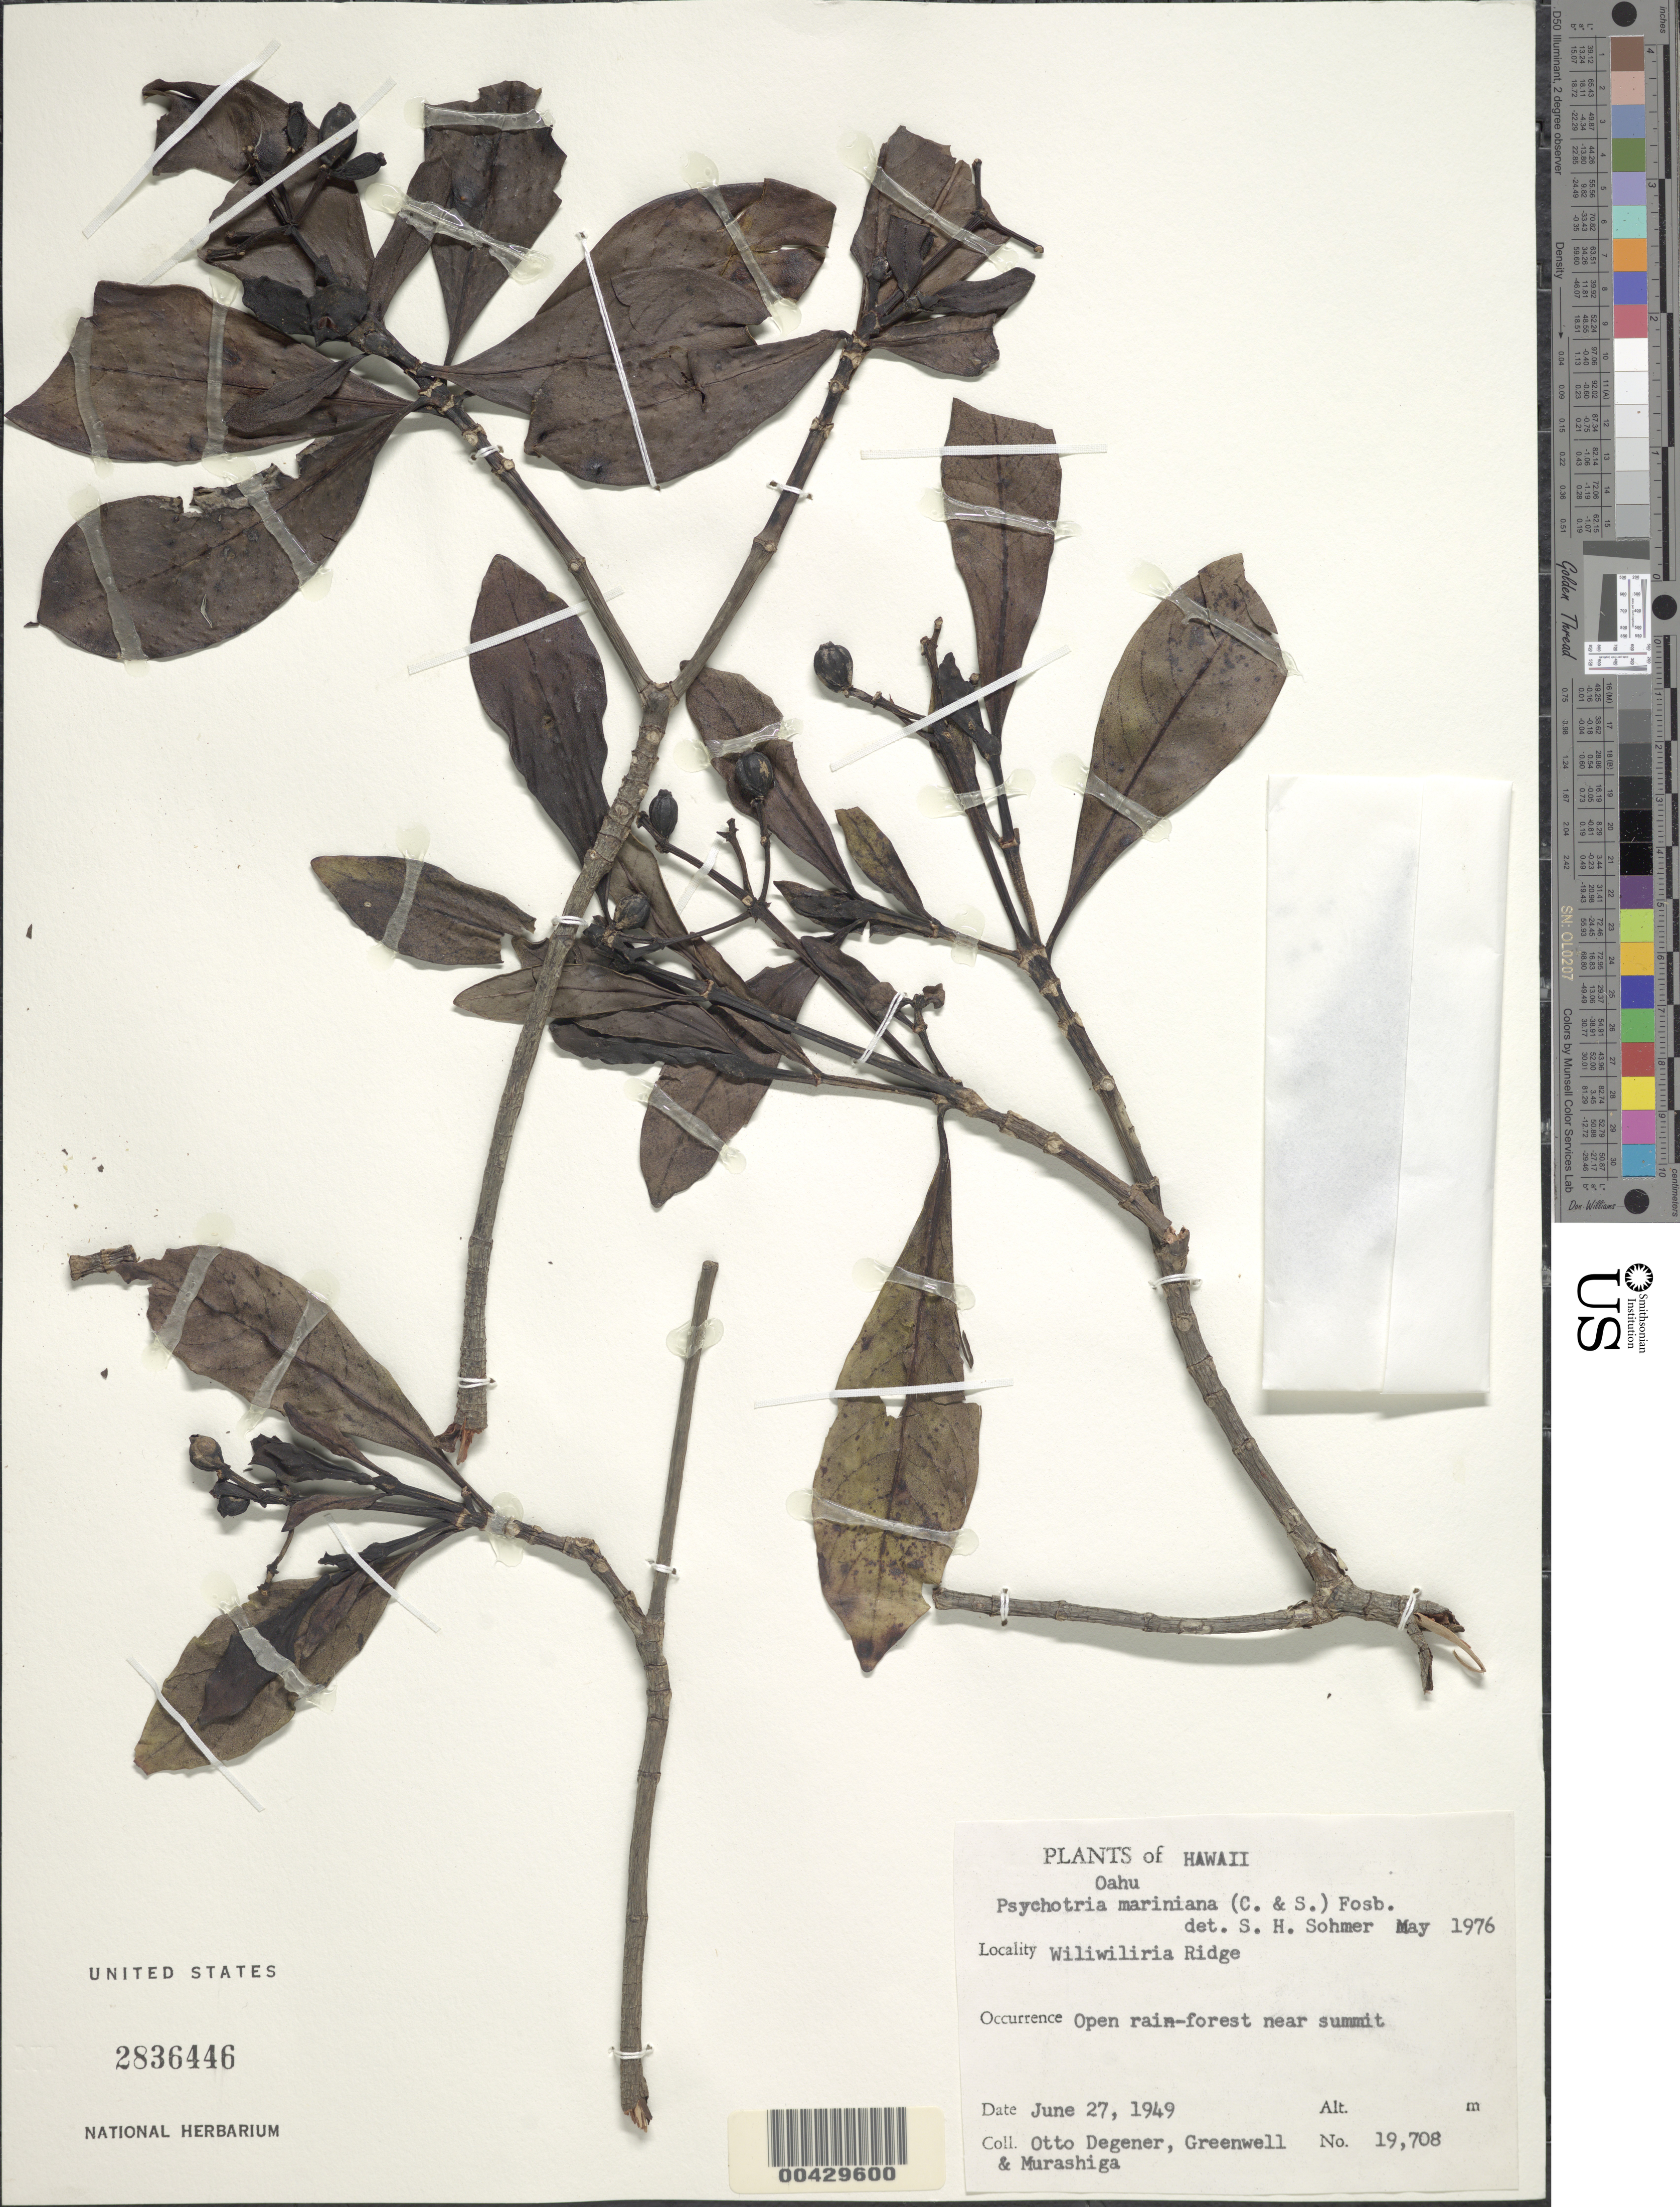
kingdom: Plantae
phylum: Tracheophyta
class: Magnoliopsida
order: Gentianales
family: Rubiaceae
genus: Psychotria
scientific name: Psychotria mariniana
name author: (Cham. & Schltdl.) Fosberg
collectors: O. Degener, -. Greenwell & T. Murashige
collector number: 19708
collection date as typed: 27 Jun 1949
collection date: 1949-06-27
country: United States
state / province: Hawaii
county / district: Honolulu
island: Oahu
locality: Wiliwiliria Ridge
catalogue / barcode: US 2836446